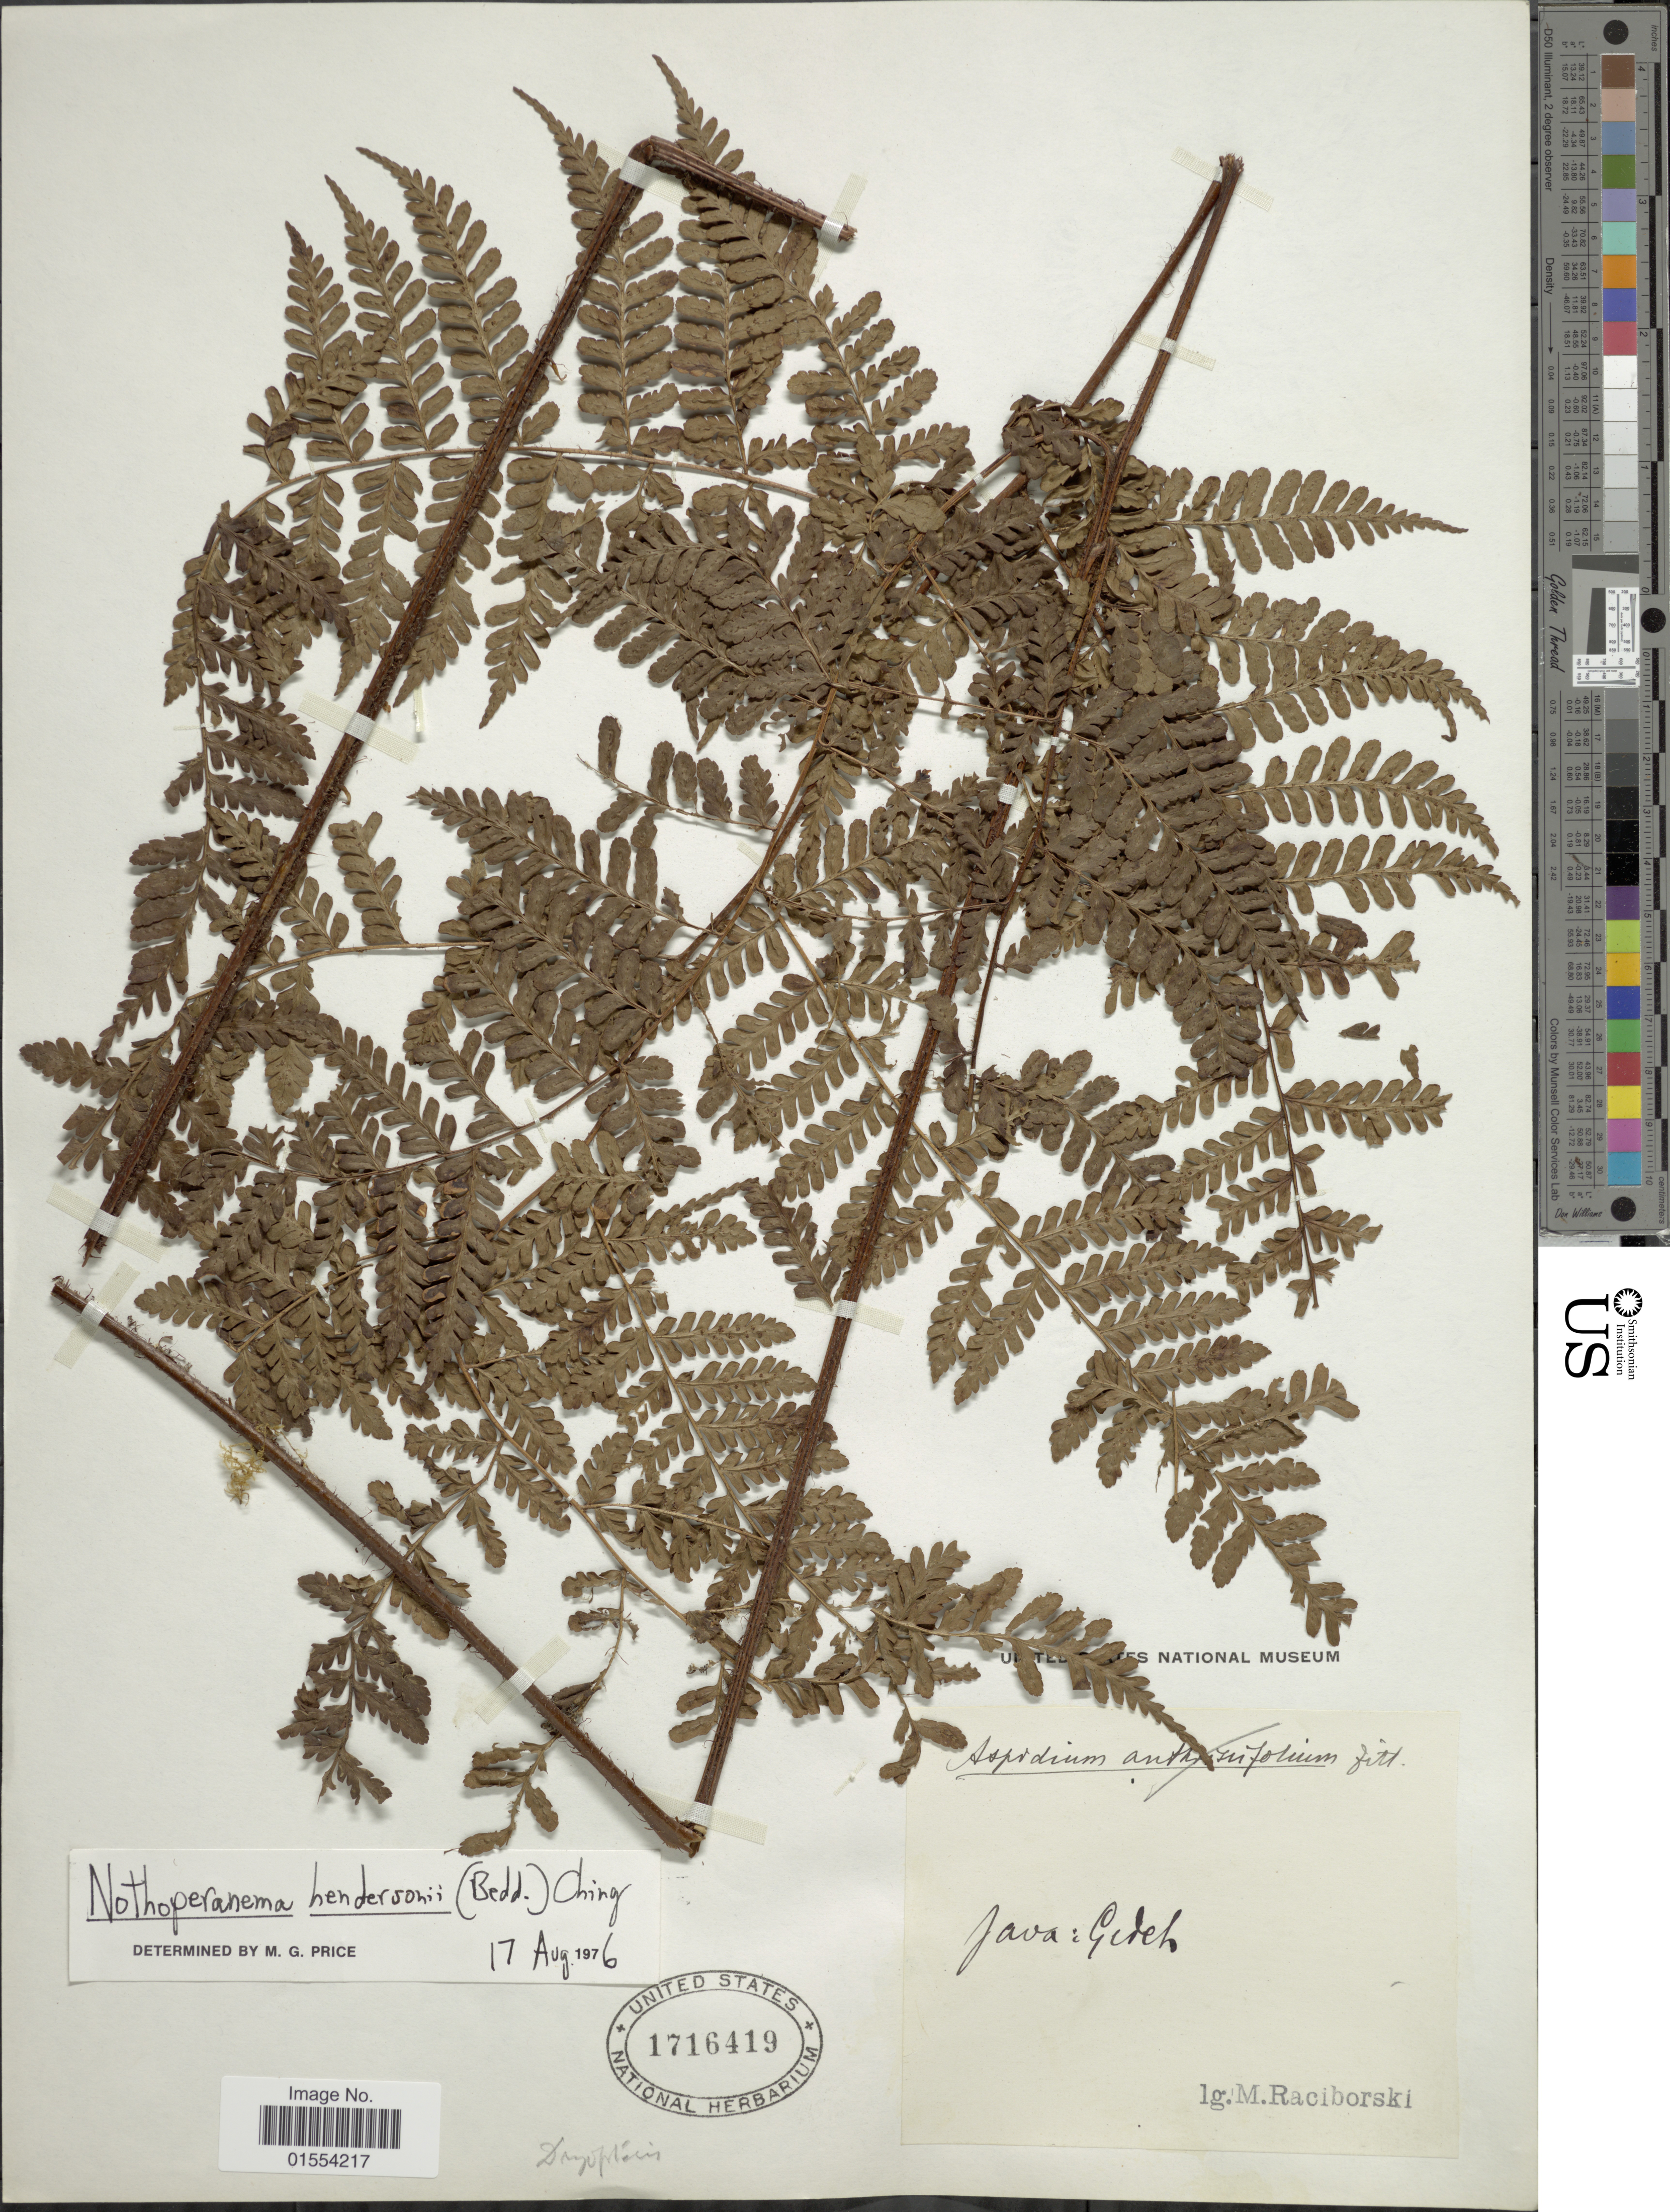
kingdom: Plantae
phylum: Tracheophyta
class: Polypodiopsida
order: Polypodiales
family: Dryopteridaceae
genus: Dryopteris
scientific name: Dryopteris hendersonii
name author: (Bedd.) C. Chr.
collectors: M. Raciborski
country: Indonesia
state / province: Java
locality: Java: Gedeh.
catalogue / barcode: US 1716419